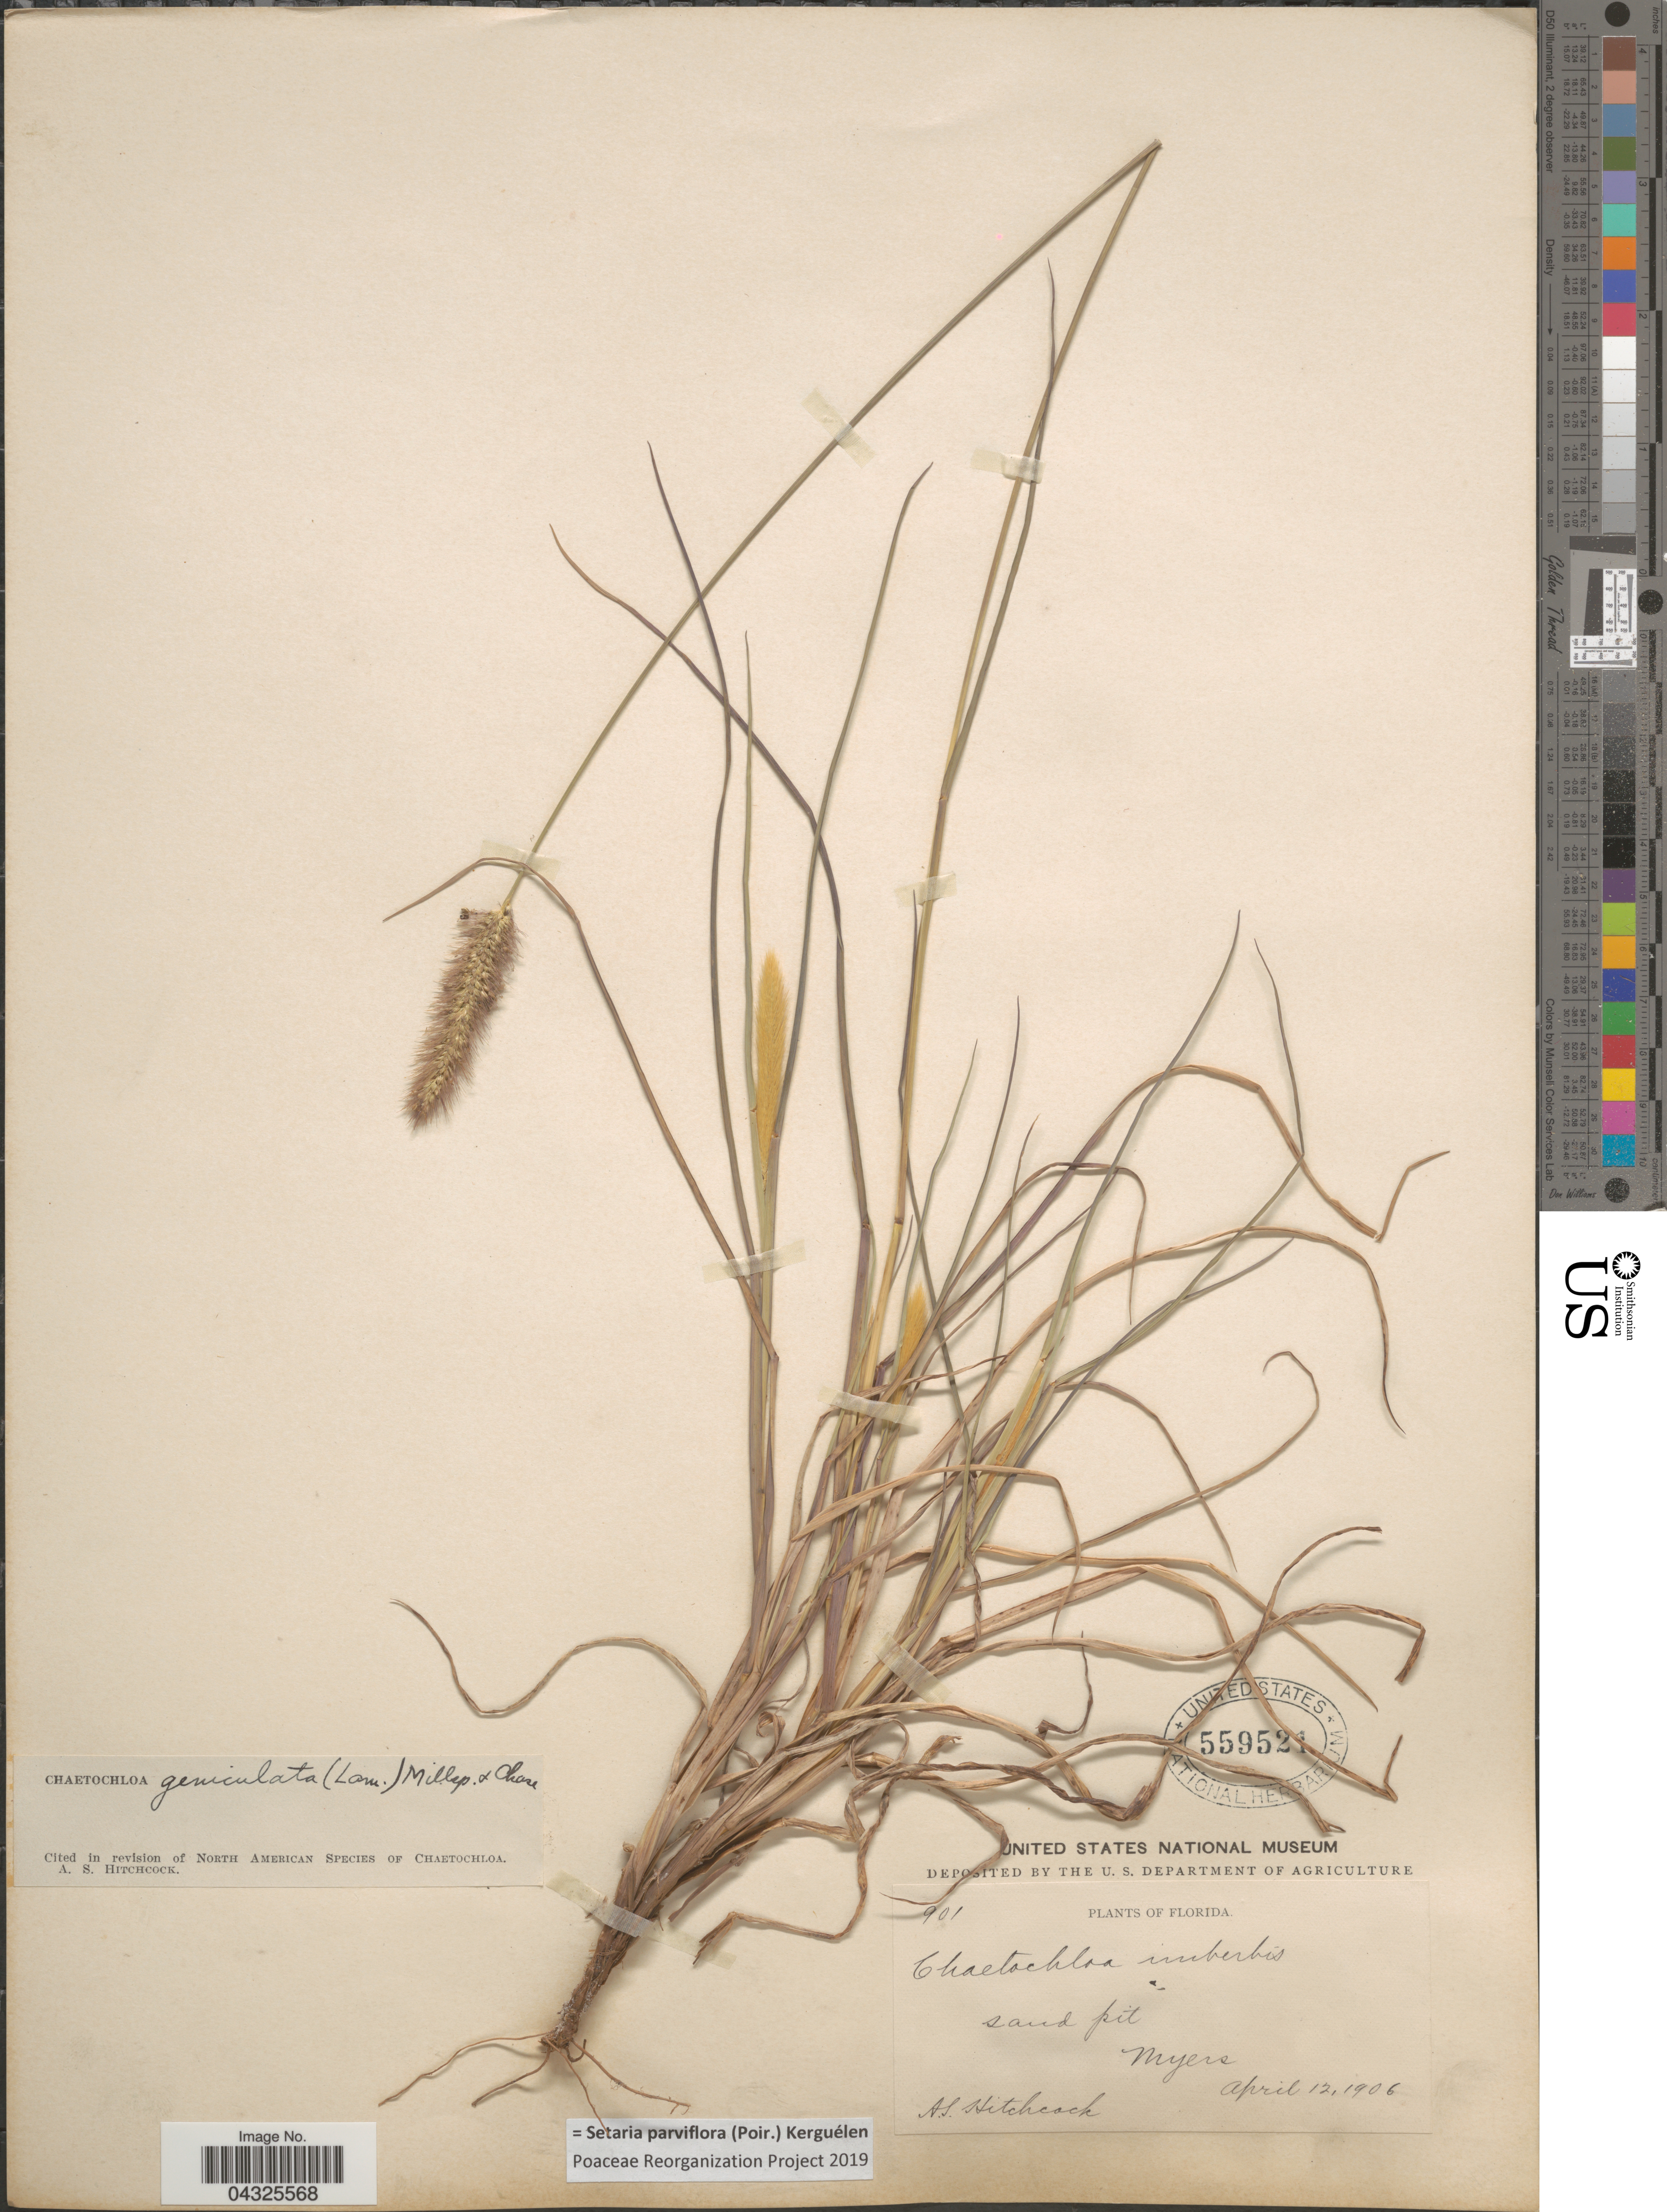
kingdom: Plantae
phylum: Tracheophyta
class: Liliopsida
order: Poales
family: Poaceae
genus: Setaria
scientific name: Setaria parviflora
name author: (Poir.) Kerguélen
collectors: A. S. Hitchcock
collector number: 901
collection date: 1906-04-12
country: United States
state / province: Florida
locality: Myers.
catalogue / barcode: US 559521